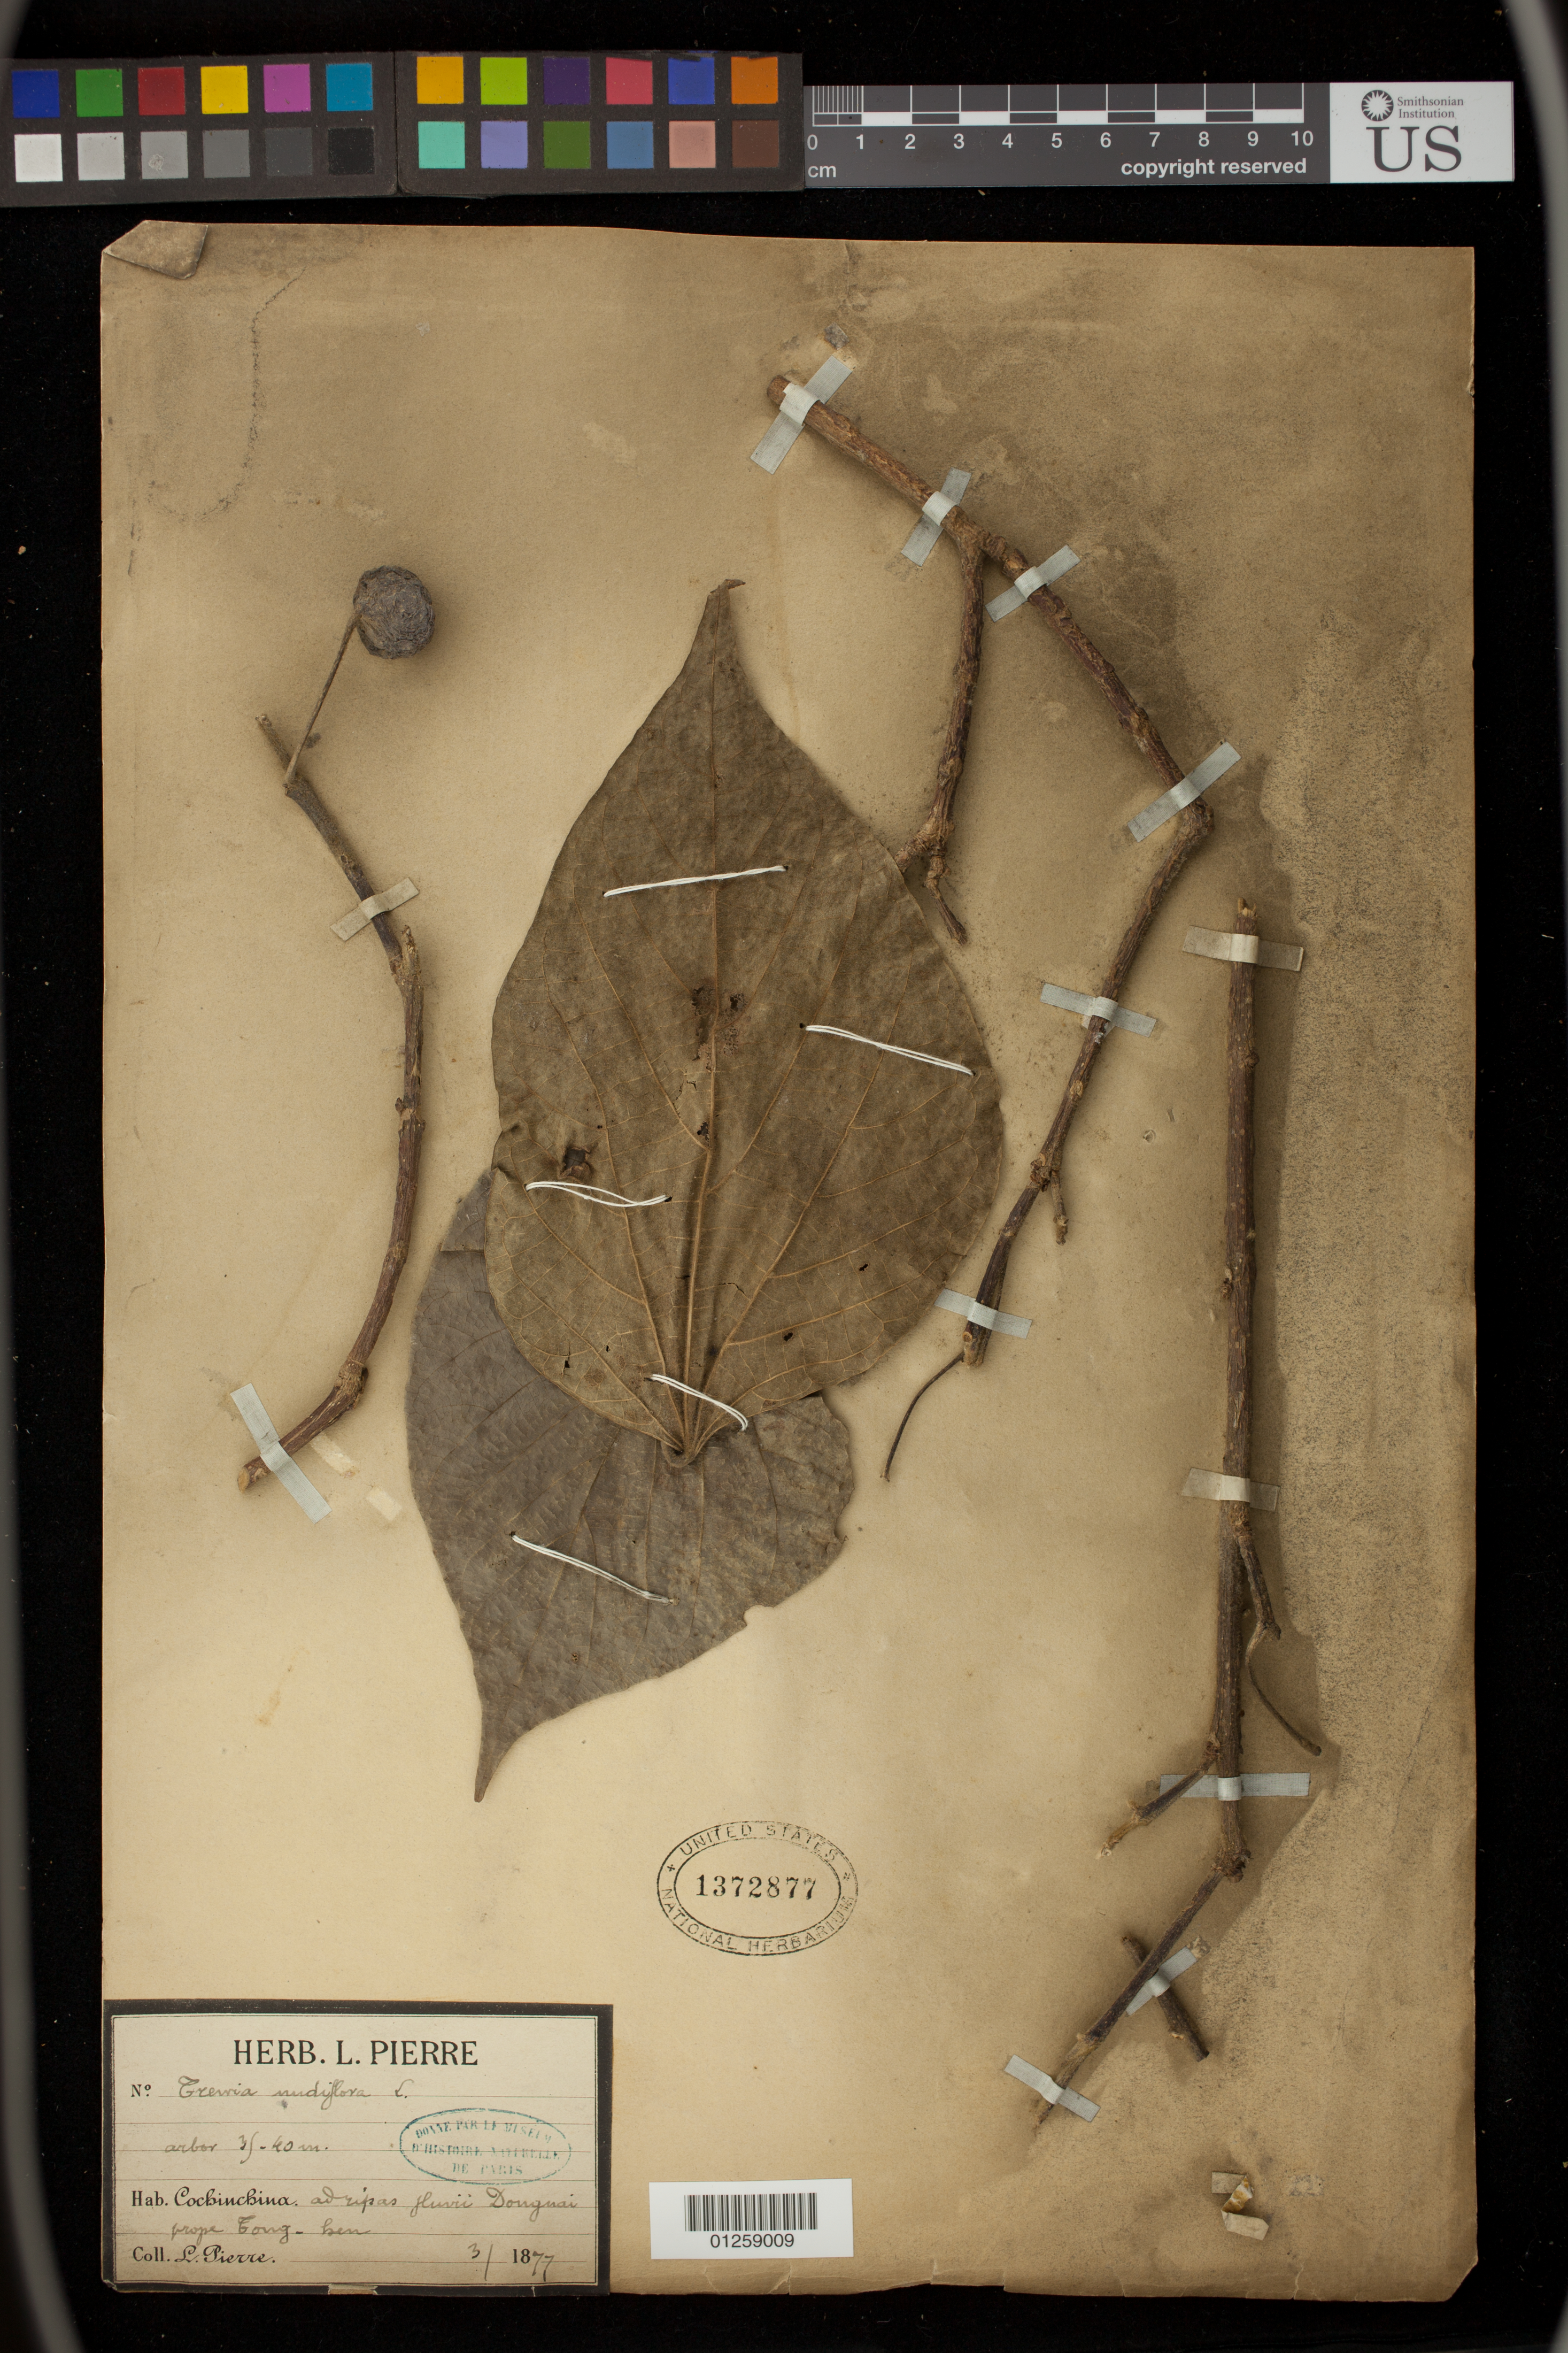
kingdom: Plantae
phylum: Tracheophyta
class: Magnoliopsida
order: Malpighiales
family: Euphorbiaceae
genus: Mallotus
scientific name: Mallotus nudiflorus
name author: (L.) Kulju & Welzen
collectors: L. Pierre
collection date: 1877-03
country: Vietnam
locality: Cochin China. Ad ripas fluvii Dongnai prope Gong-hen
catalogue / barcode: US 1372877